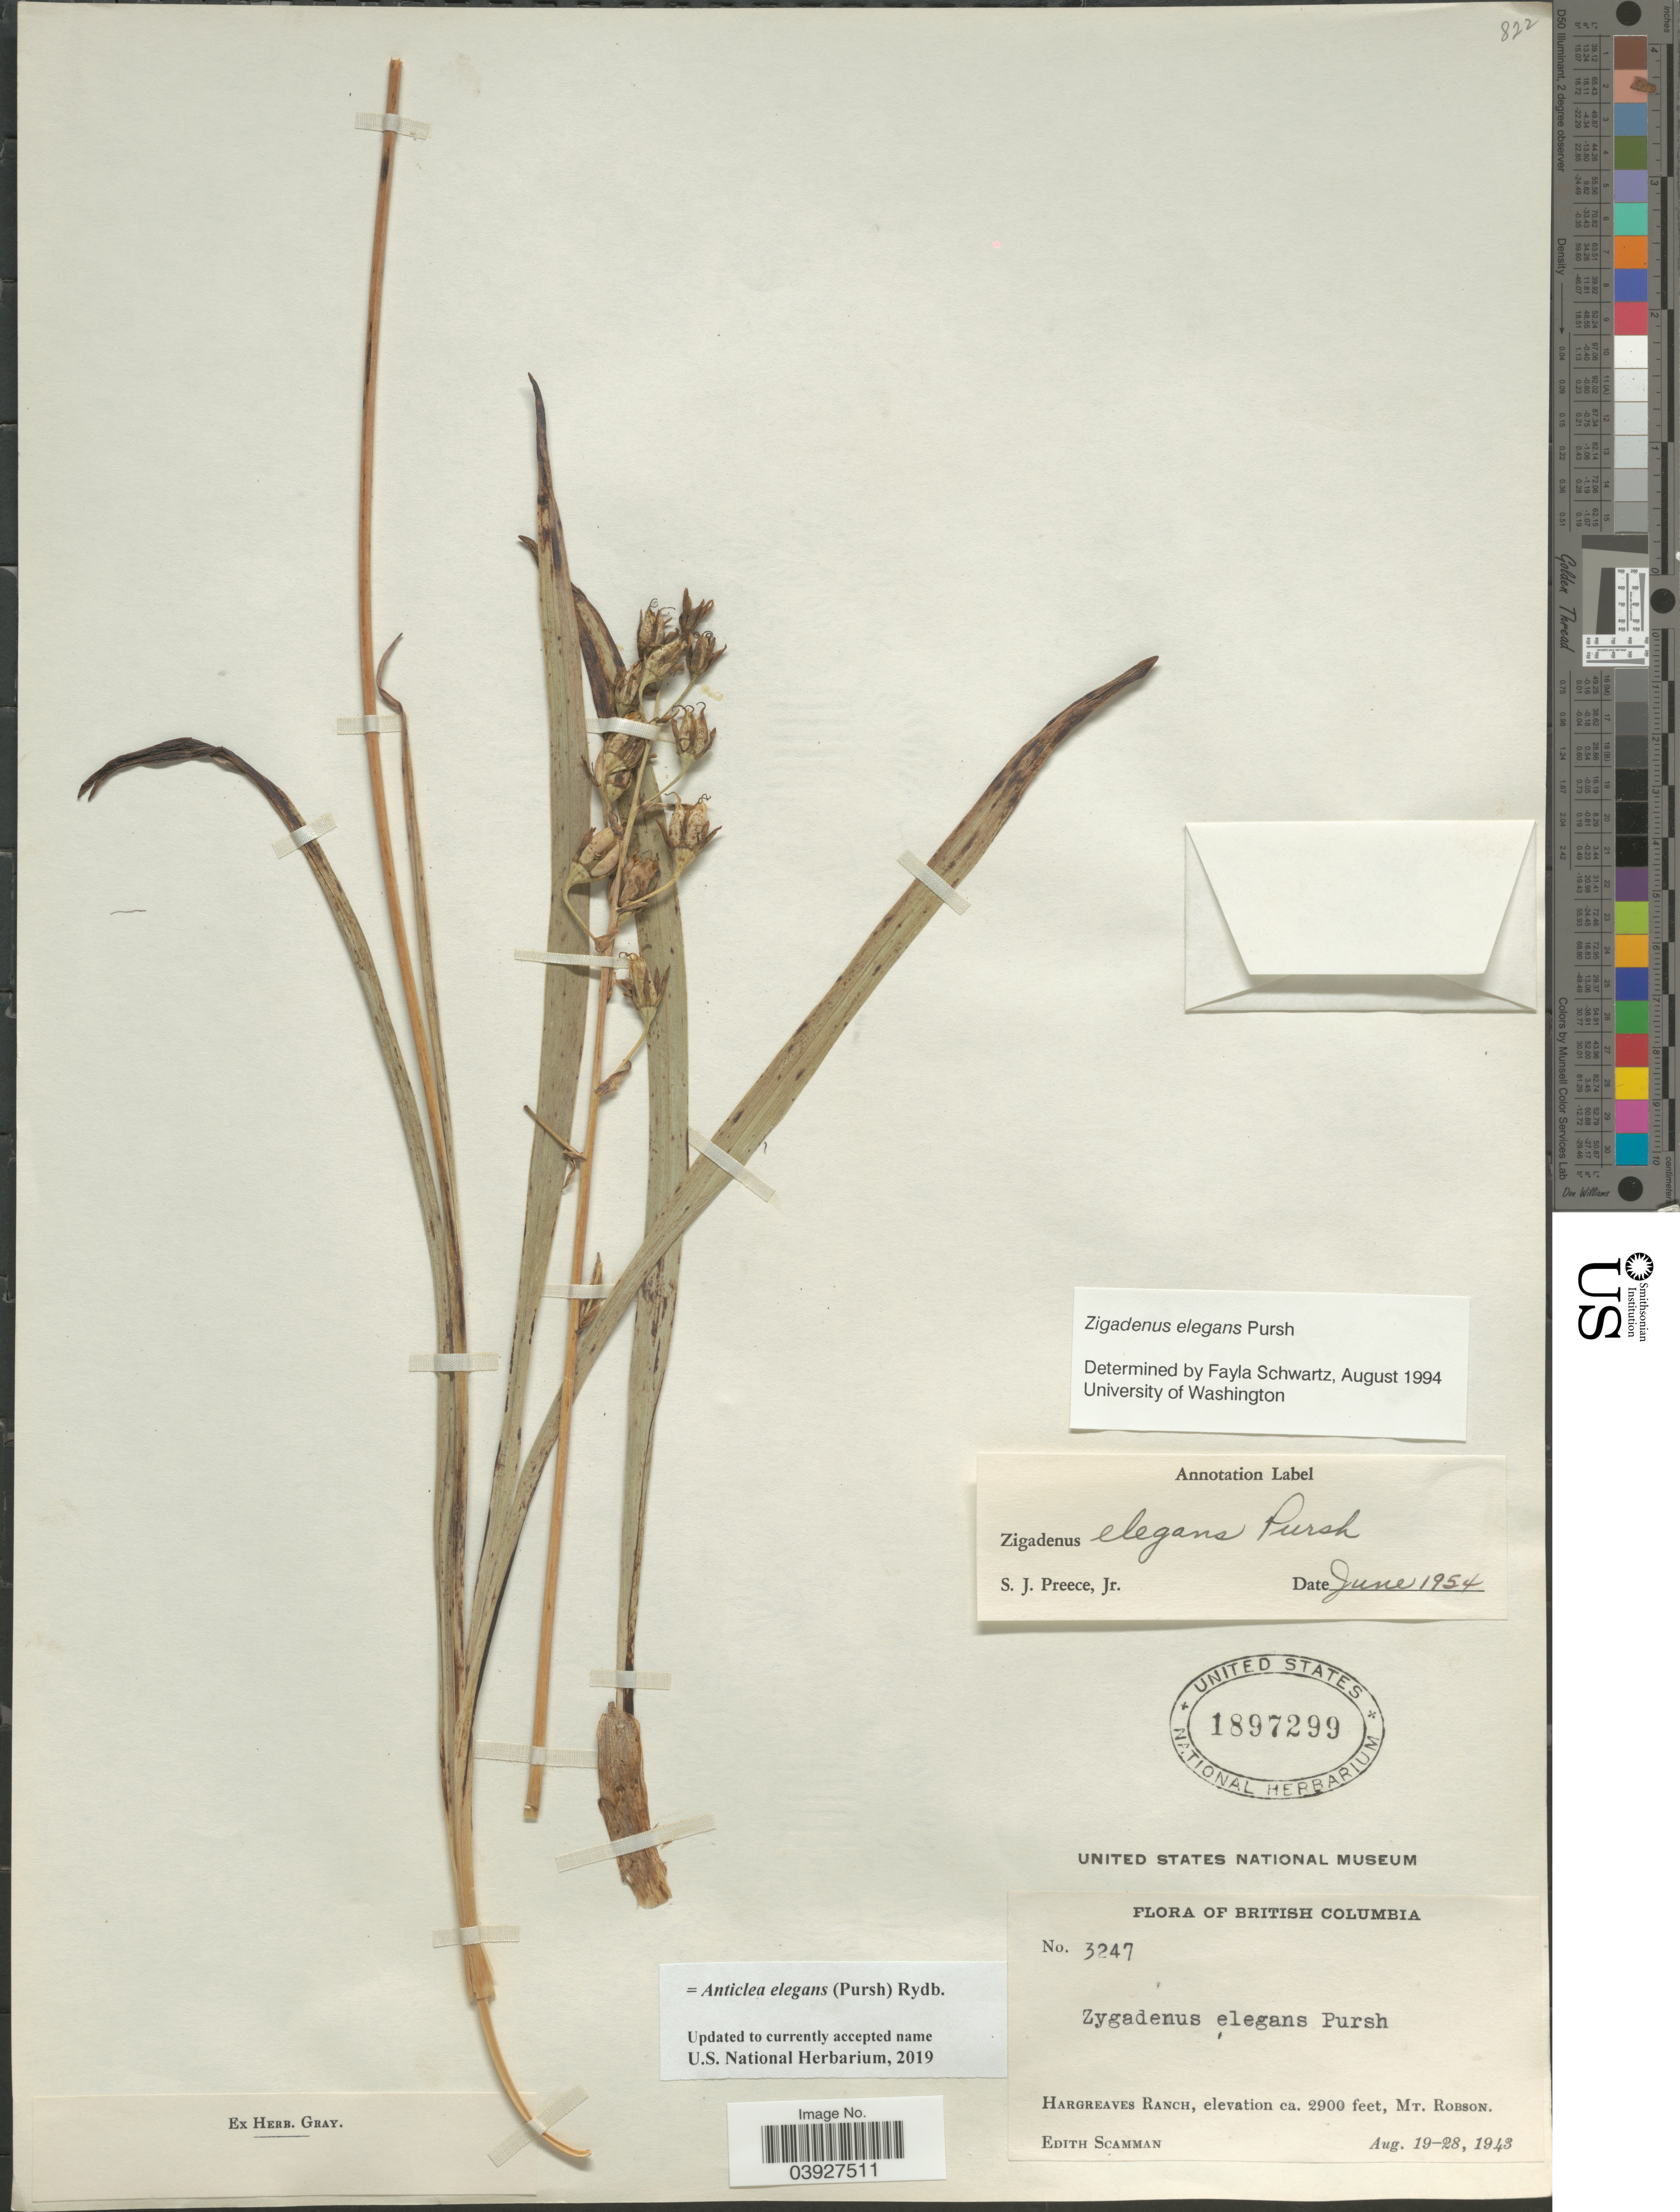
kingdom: Plantae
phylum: Tracheophyta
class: Liliopsida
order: Liliales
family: Melanthiaceae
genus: Anticlea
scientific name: Anticlea elegans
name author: (Pursh) Rydb.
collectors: E. Scamman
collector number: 3247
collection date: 1943-08-19/1943-08-28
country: Canada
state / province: British Columbia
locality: Hargreaves Ranch, Mt. Robson.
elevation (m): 884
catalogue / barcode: US 1897299